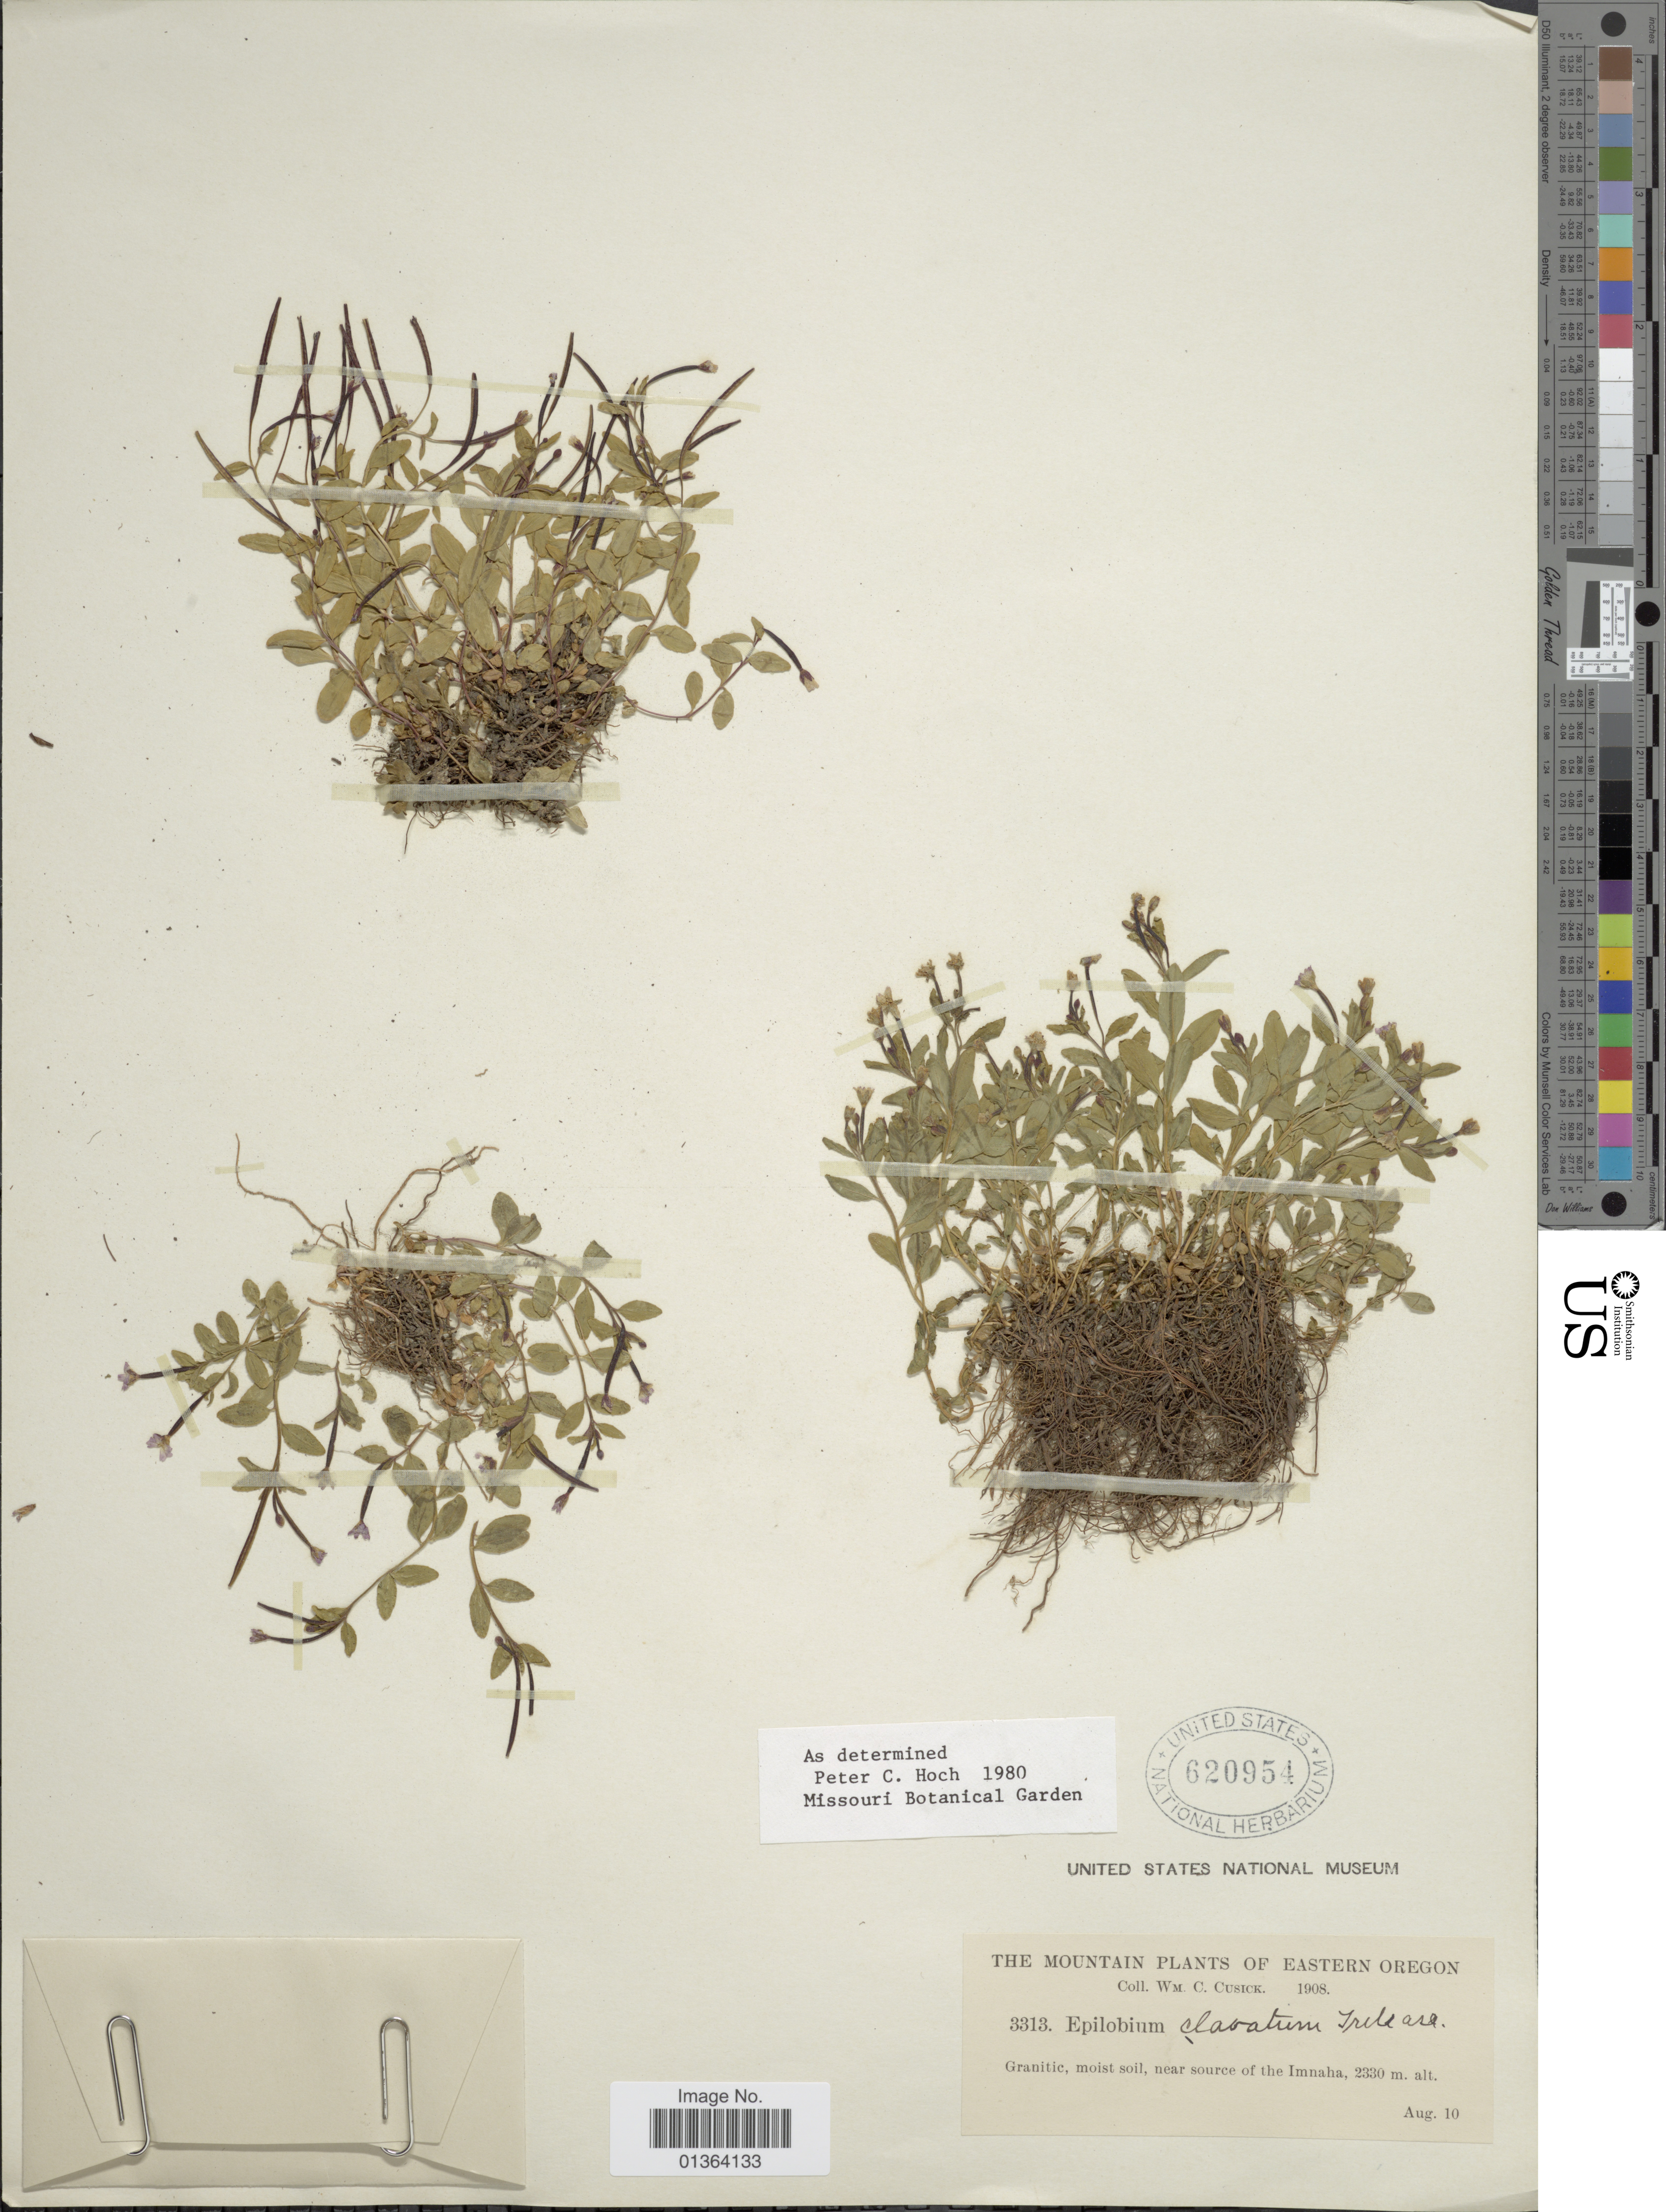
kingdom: Plantae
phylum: Tracheophyta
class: Magnoliopsida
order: Myrtales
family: Onagraceae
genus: Epilobium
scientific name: Epilobium clavatum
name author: Hausskn.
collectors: W. C. Cusick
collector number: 3313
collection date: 1908-08-10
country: United States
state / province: Oregon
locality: The mountain plants of Eastern Oregon. Granitic, moist soil, near source of the Imnaha.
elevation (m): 2330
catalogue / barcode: US 620954